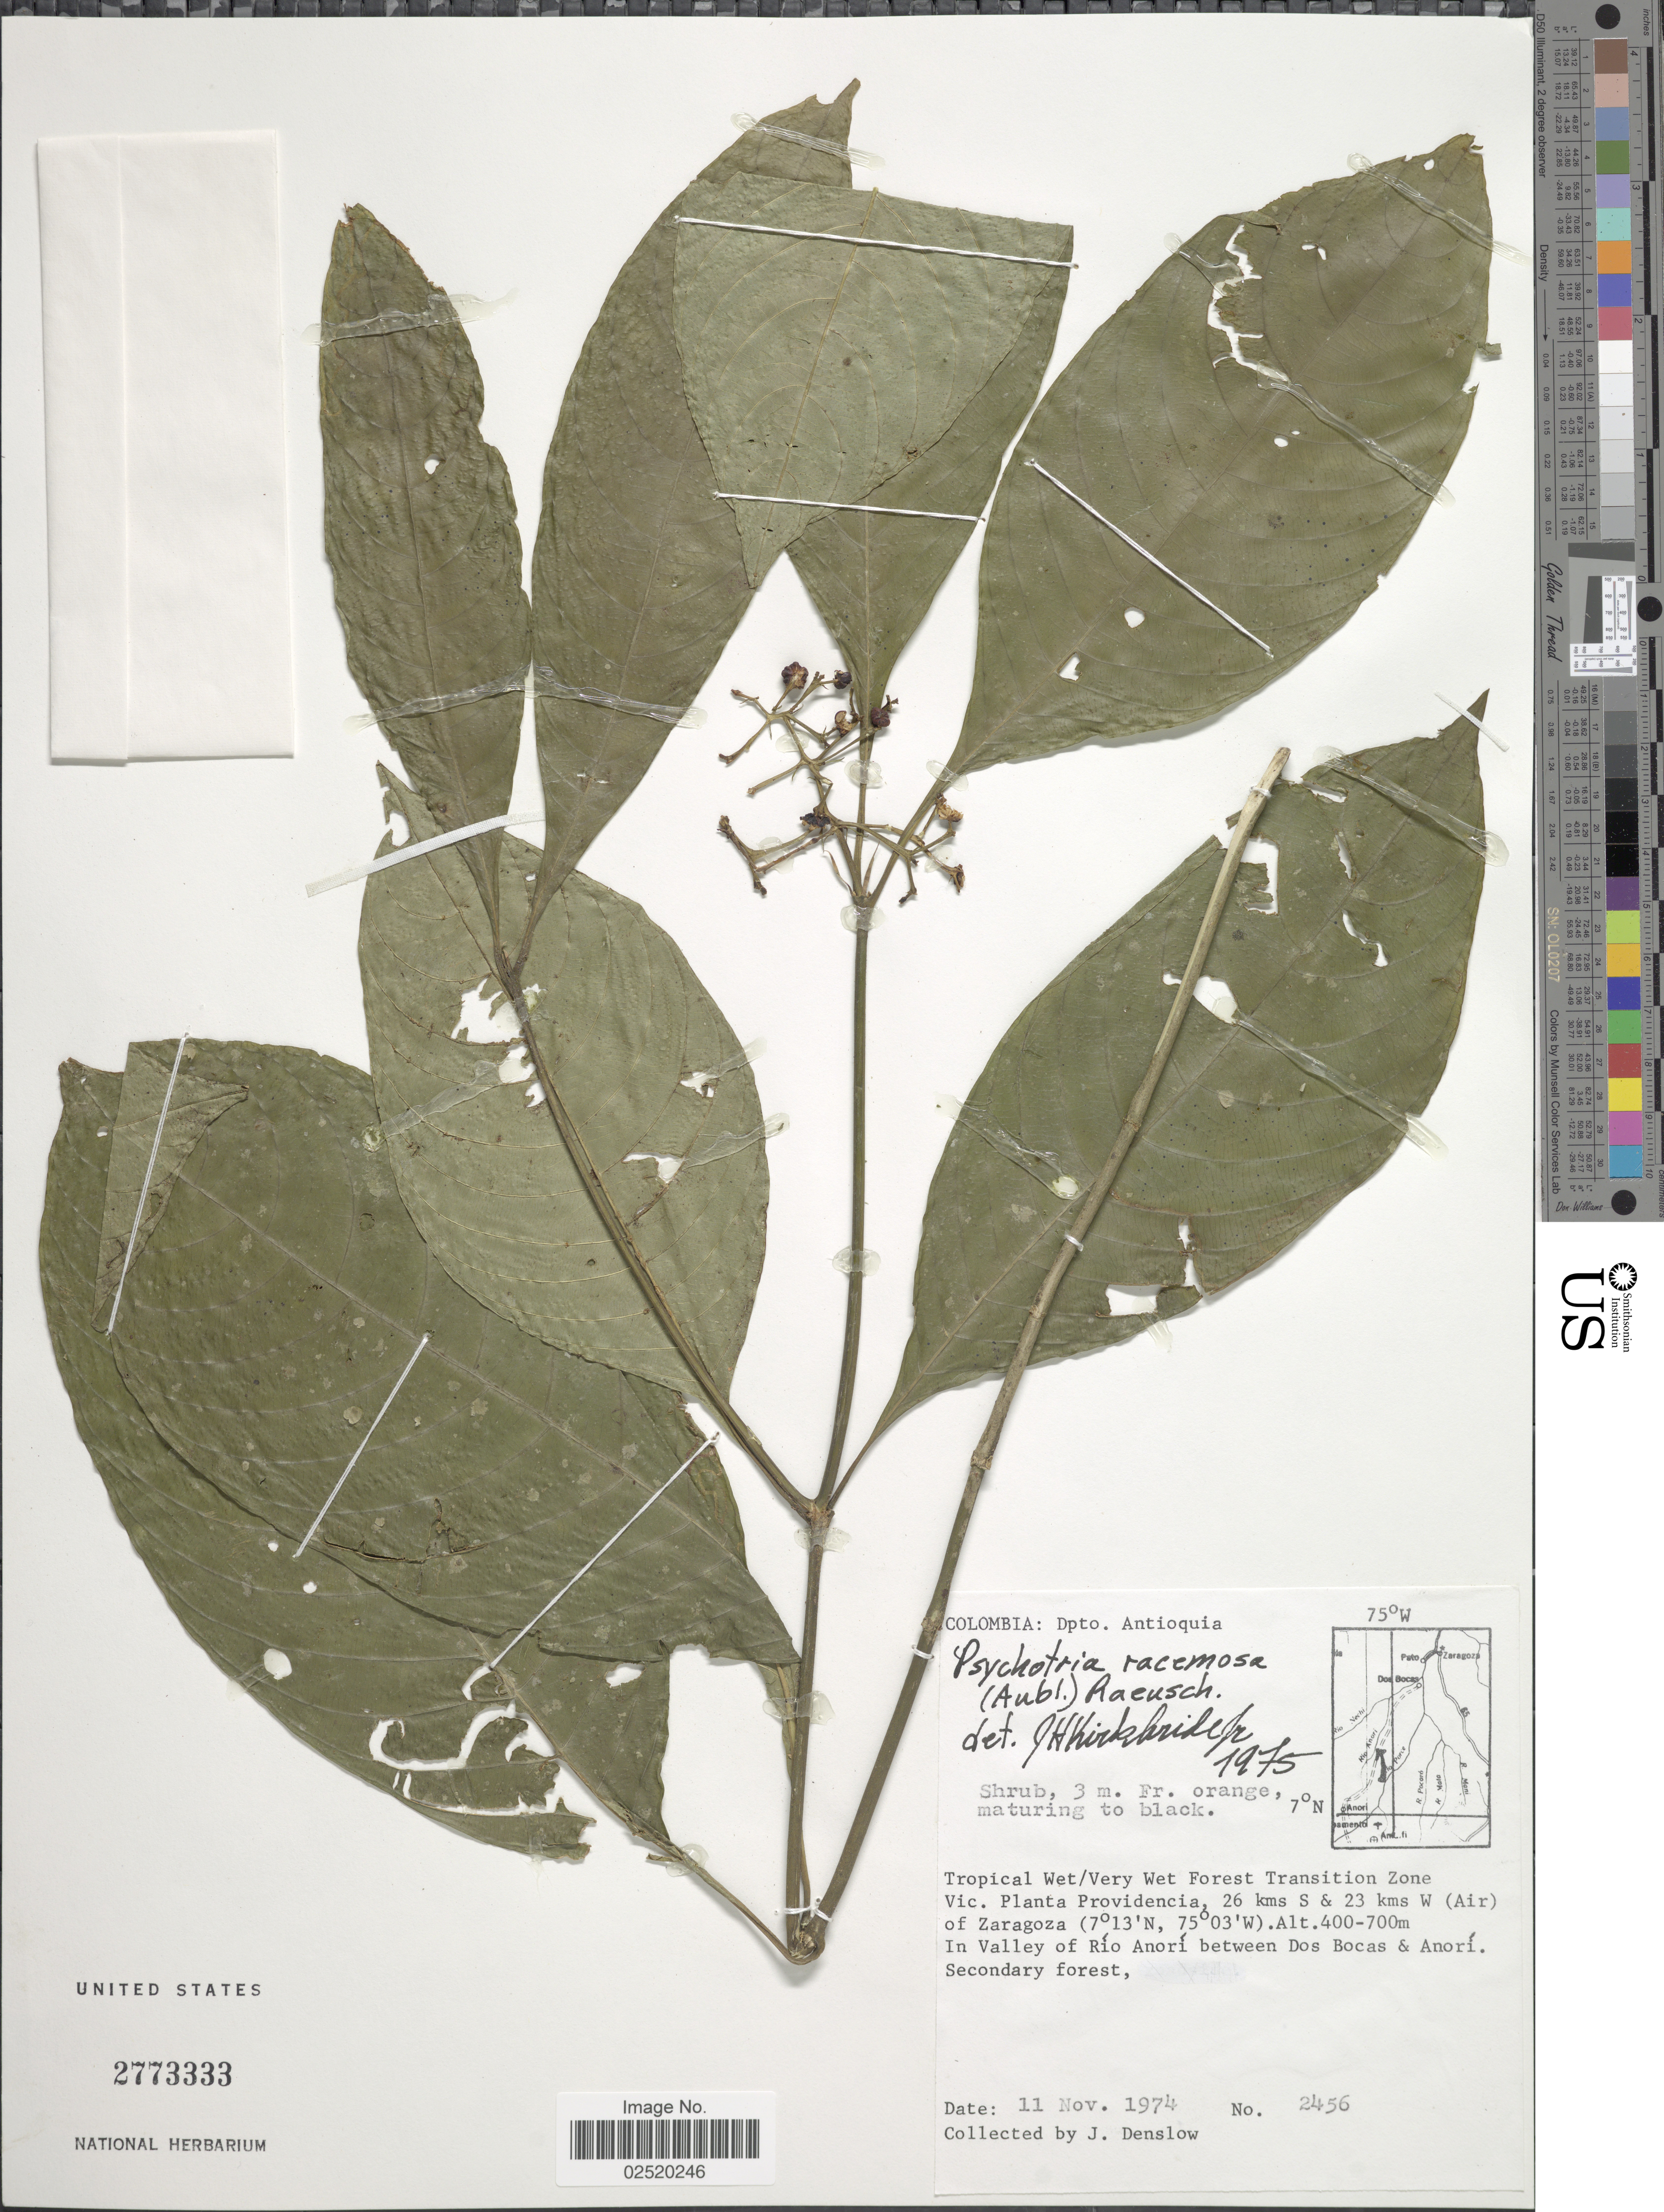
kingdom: Plantae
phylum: Tracheophyta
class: Magnoliopsida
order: Gentianales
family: Rubiaceae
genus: Psychotria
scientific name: Psychotria racemosa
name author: Rich.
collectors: J. Denslow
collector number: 2456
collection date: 1974-11-11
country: Colombia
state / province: Antioquia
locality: Dpto. Antioquia, Tropical Wet/Very Wet Forest Transition Zone Vic., Planta Providencia, 26 kms S & 23 kms W (Air) of Zaragoza, In Valley of Rio Anori between Dos Bocas & Anori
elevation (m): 400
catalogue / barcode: US 2773333